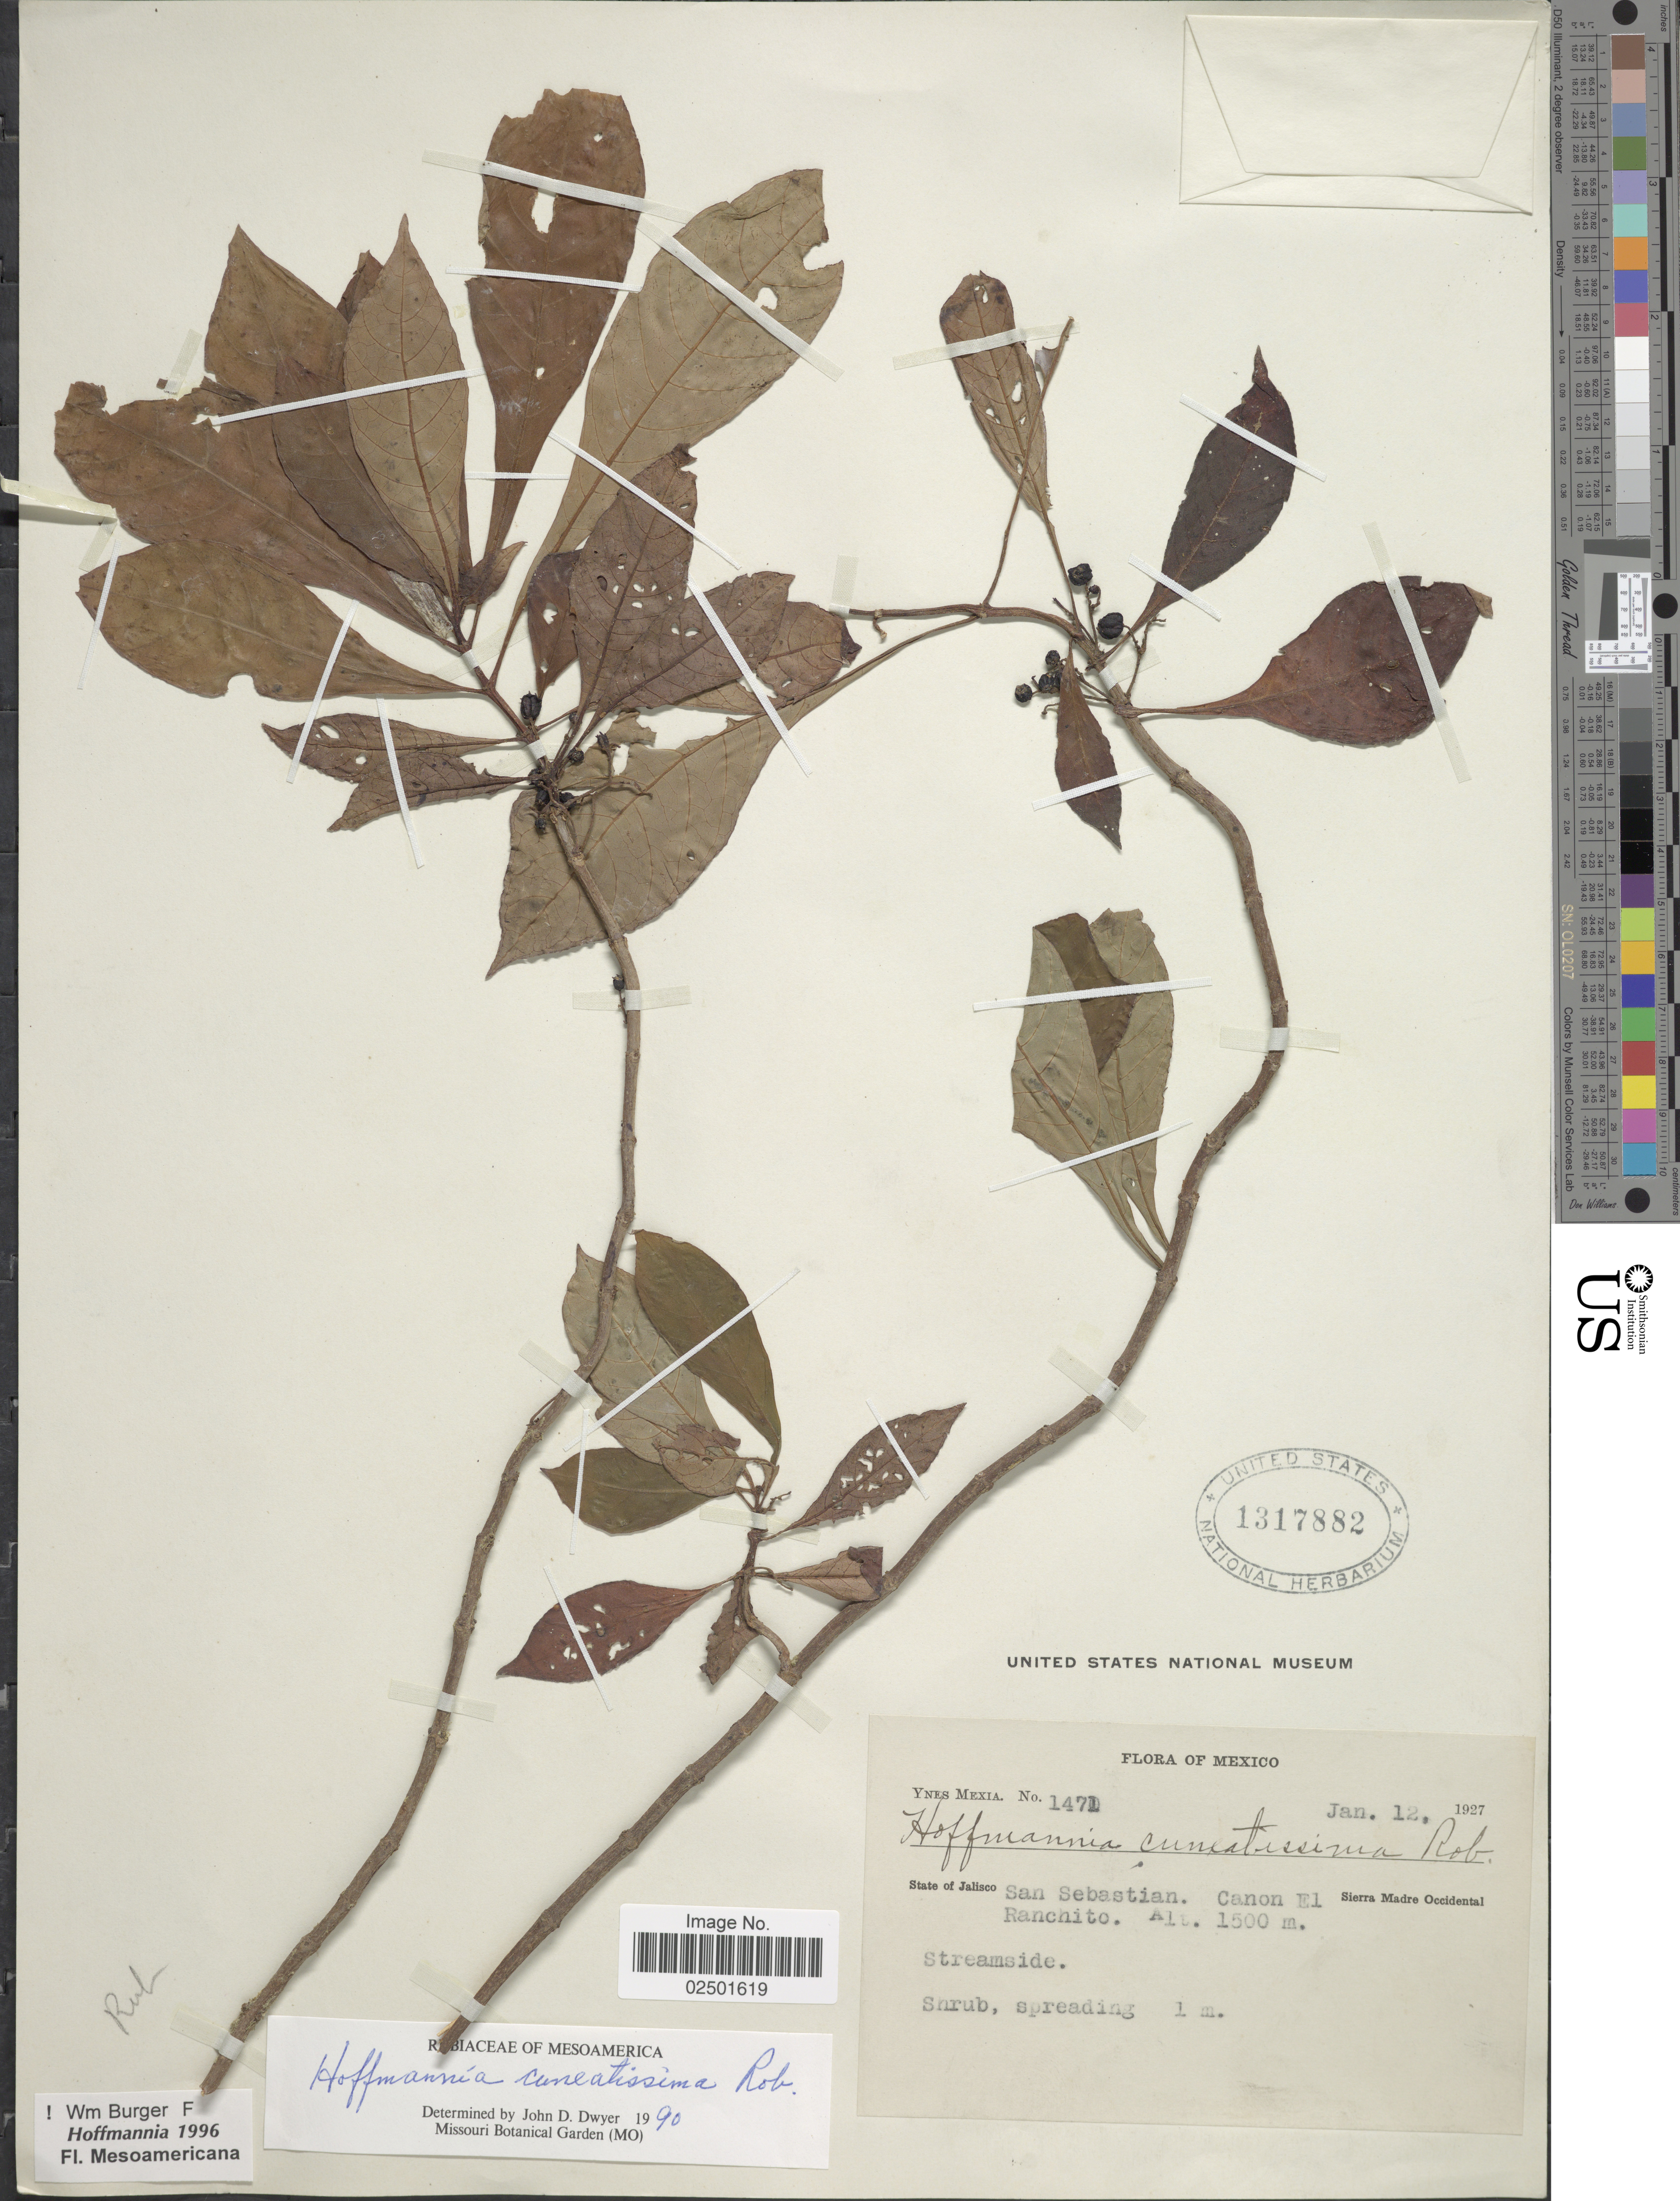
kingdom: Plantae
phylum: Tracheophyta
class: Magnoliopsida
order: Gentianales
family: Rubiaceae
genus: Hoffmannia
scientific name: Hoffmannia cuneatissima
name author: B.L. Rob.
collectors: Y. Mexia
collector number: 1471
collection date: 1927-01-12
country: Mexico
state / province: Jalisco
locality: San Sebastian. Canon El Sierra Madre Occidental, Ranchito, Streamside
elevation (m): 1500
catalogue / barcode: US 1317882